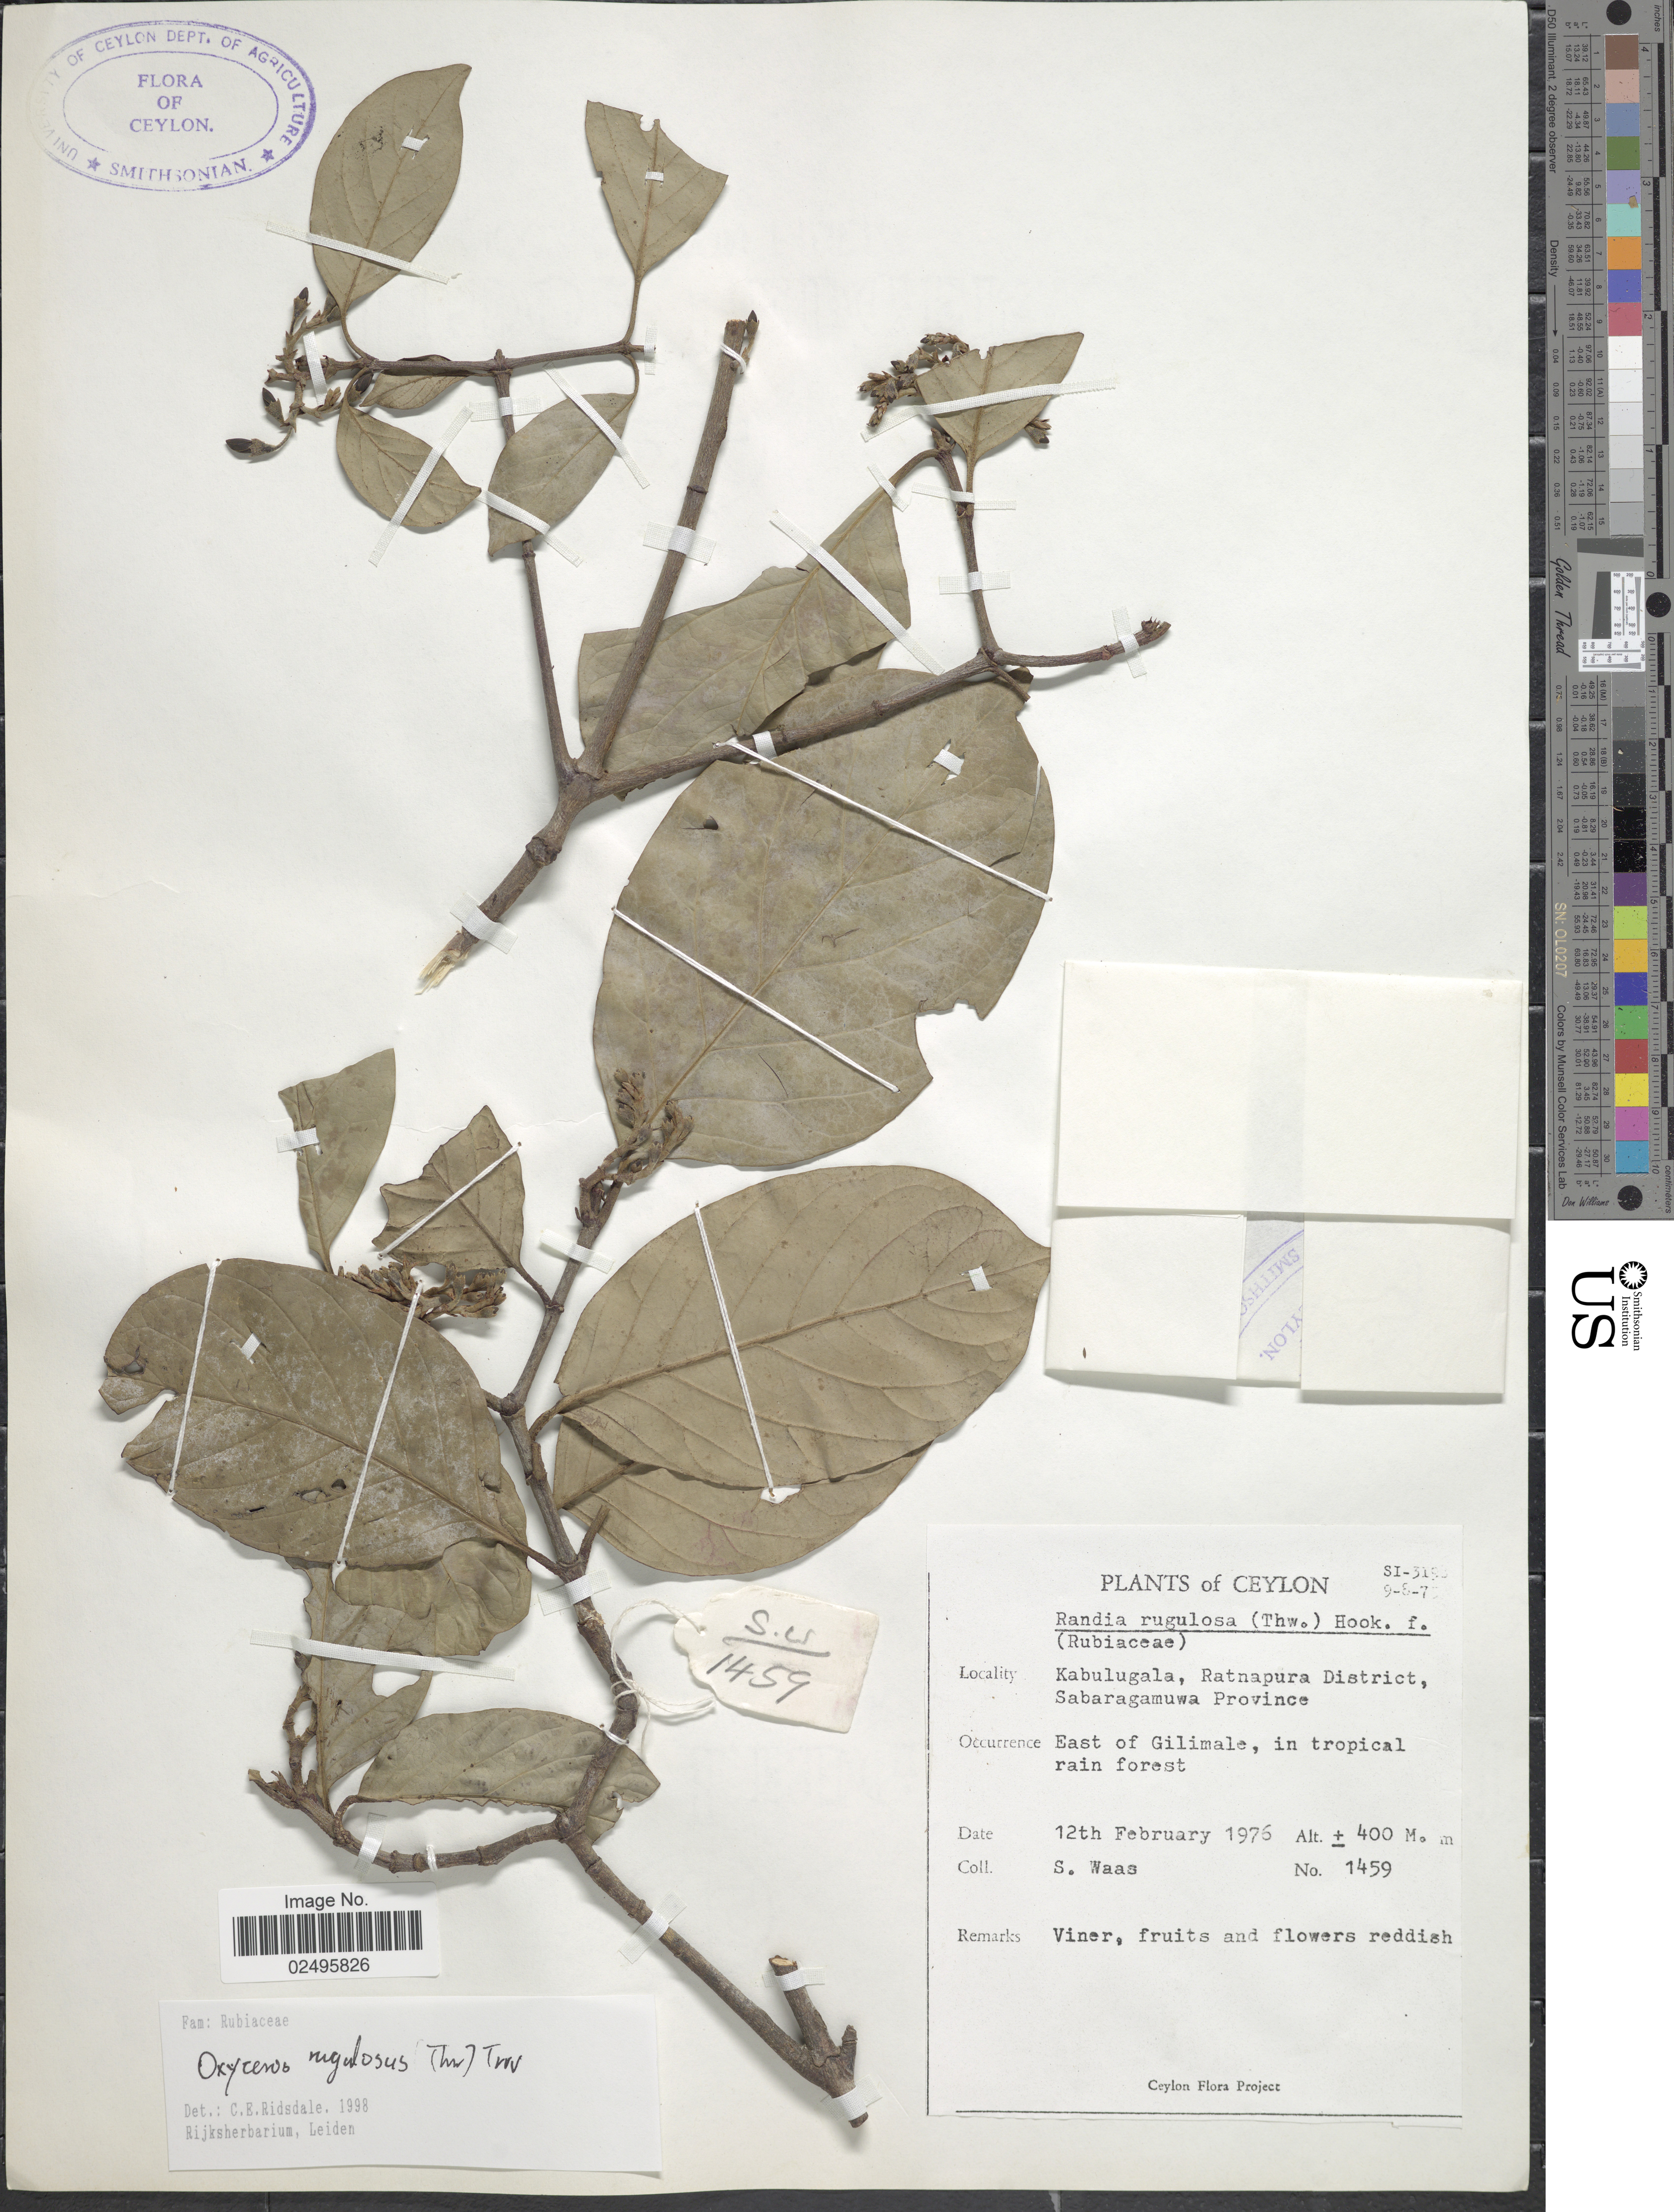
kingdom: Plantae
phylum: Tracheophyta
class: Magnoliopsida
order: Gentianales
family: Rubiaceae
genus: Oxyceros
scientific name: Oxyceros rugulosus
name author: (Thwaites) Tirveng.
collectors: S. Waas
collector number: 1459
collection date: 1976-02-12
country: Sri Lanka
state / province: Sabaragamuwa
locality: Ceylon. Kabulugala, Ratnapura District. East of Gilimale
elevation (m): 400